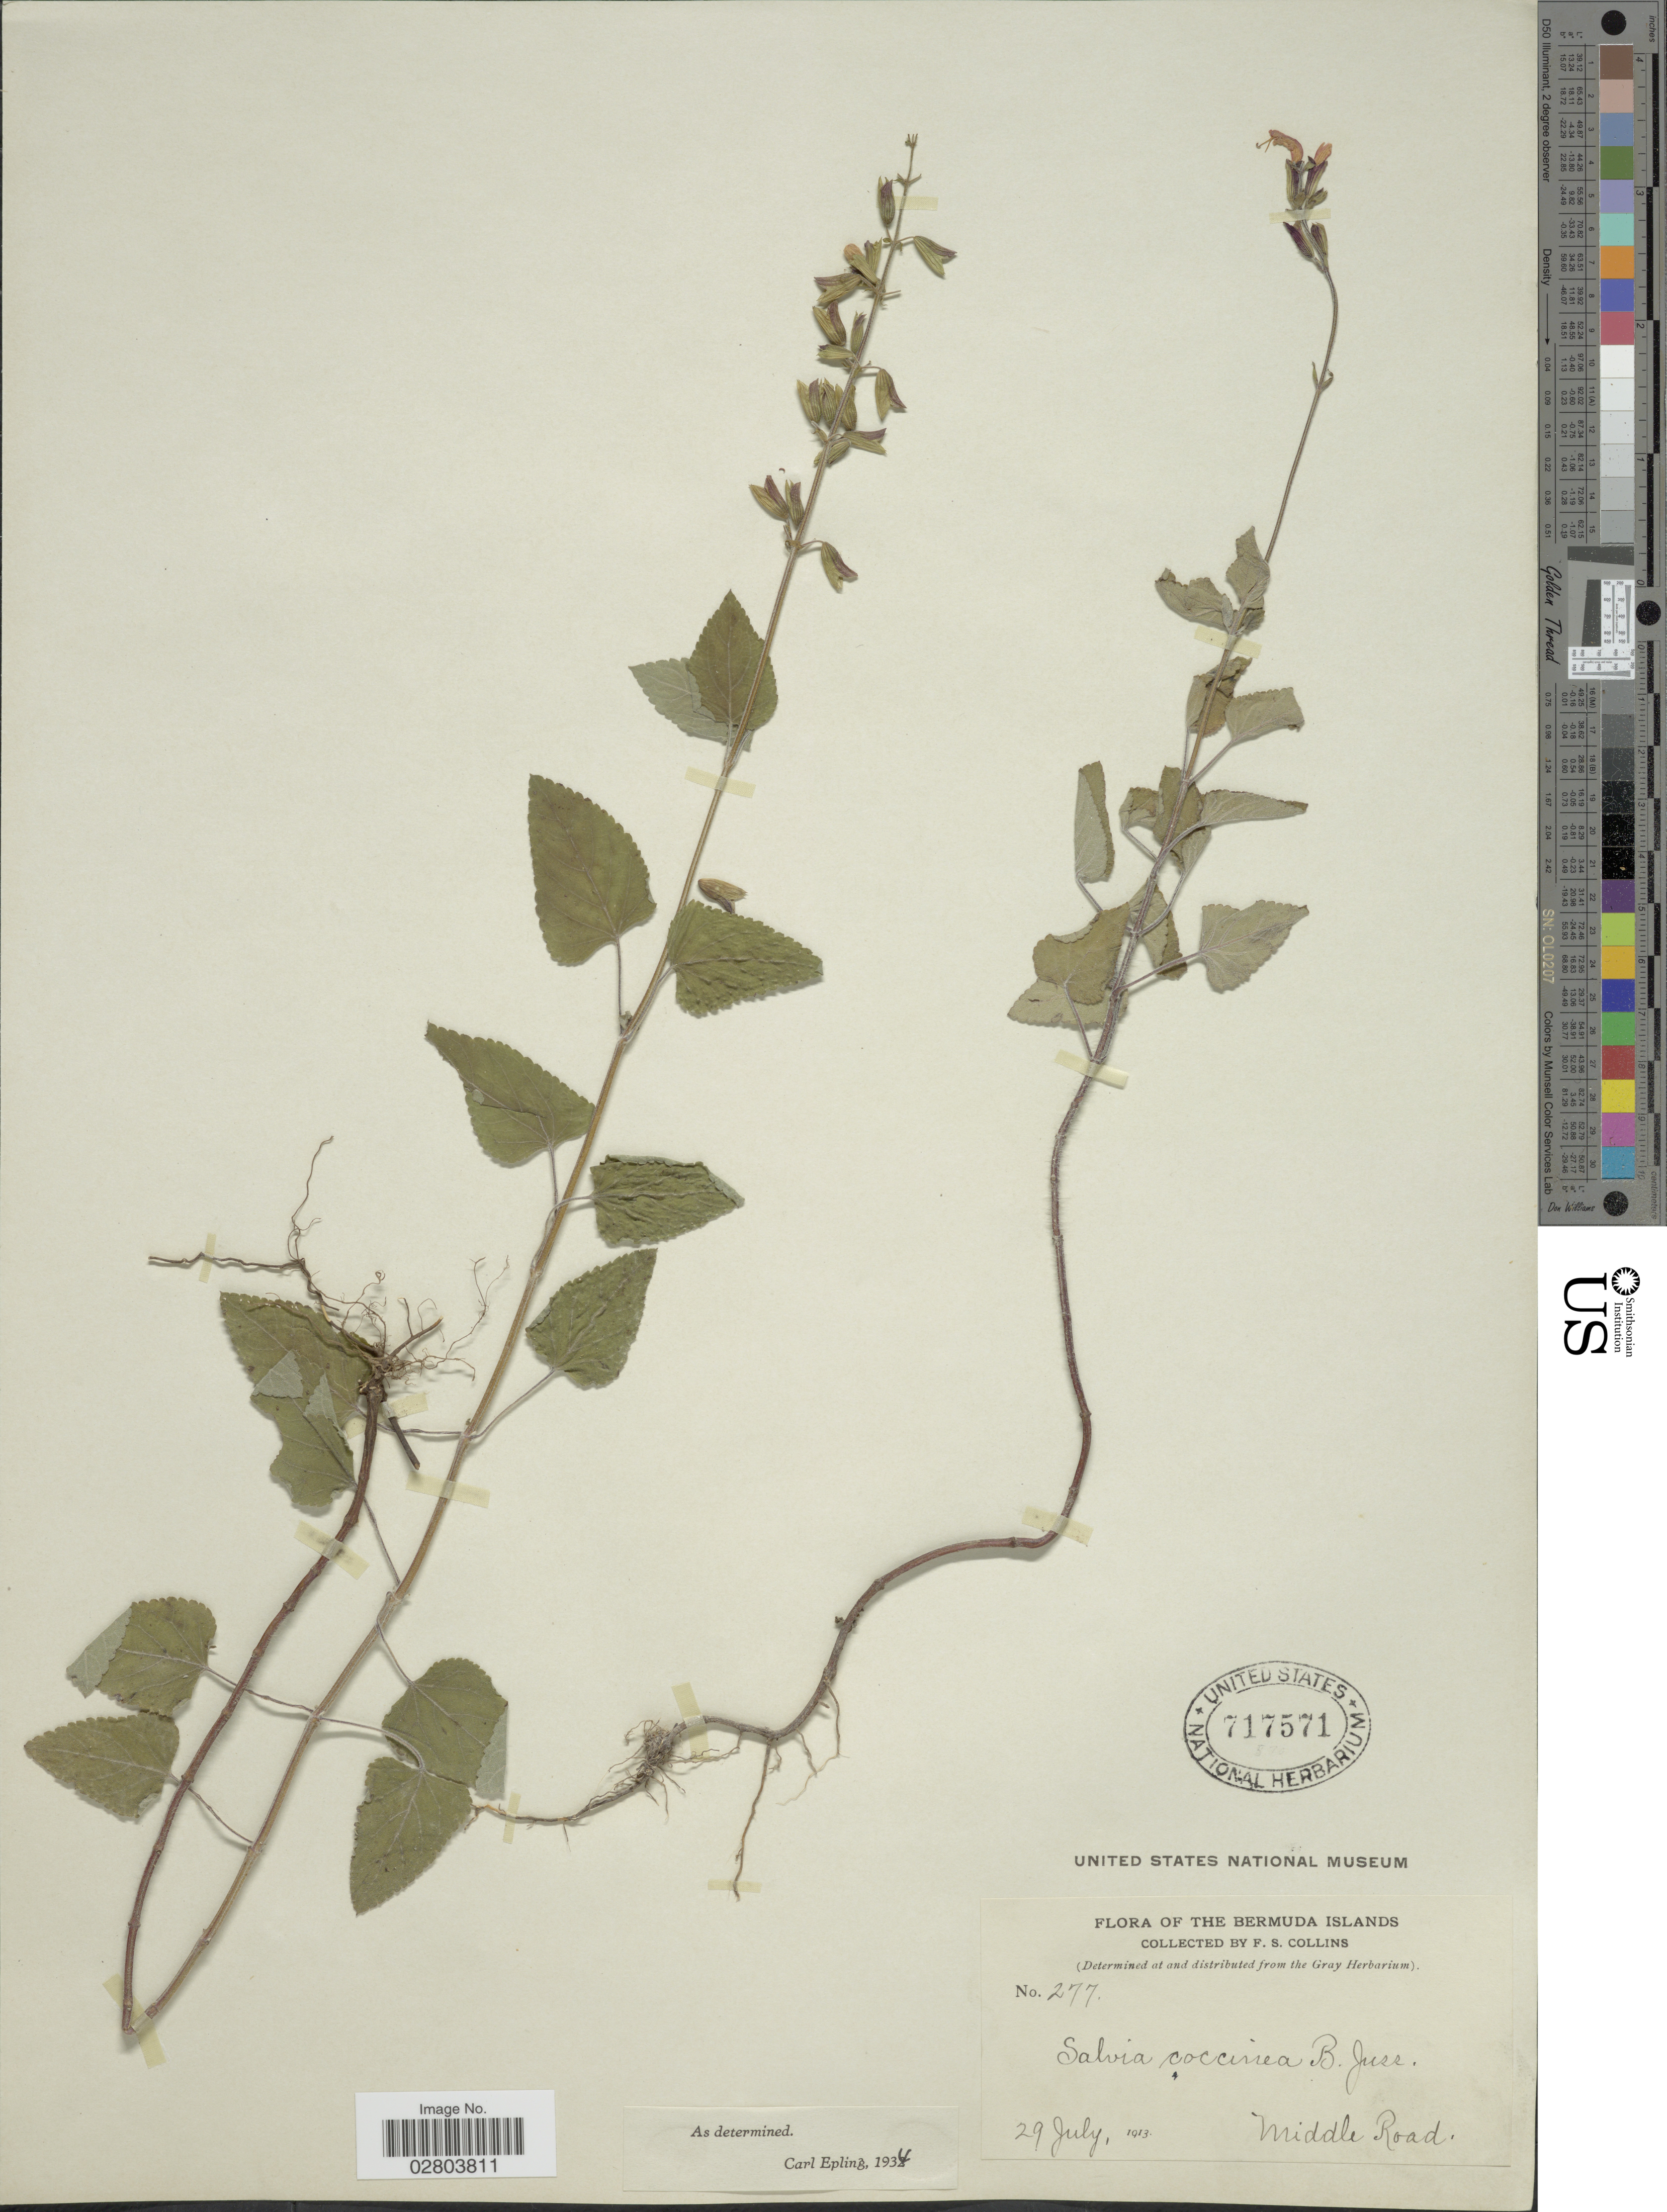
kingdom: Plantae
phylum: Tracheophyta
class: Magnoliopsida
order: Lamiales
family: Lamiaceae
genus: Salvia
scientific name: Salvia coccinea 'Naples Lavender'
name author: L. f. ex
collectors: F. Collins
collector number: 277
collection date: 1913-07-29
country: Bermuda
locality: Bermuda Islands. Middle Road.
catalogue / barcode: US 717571